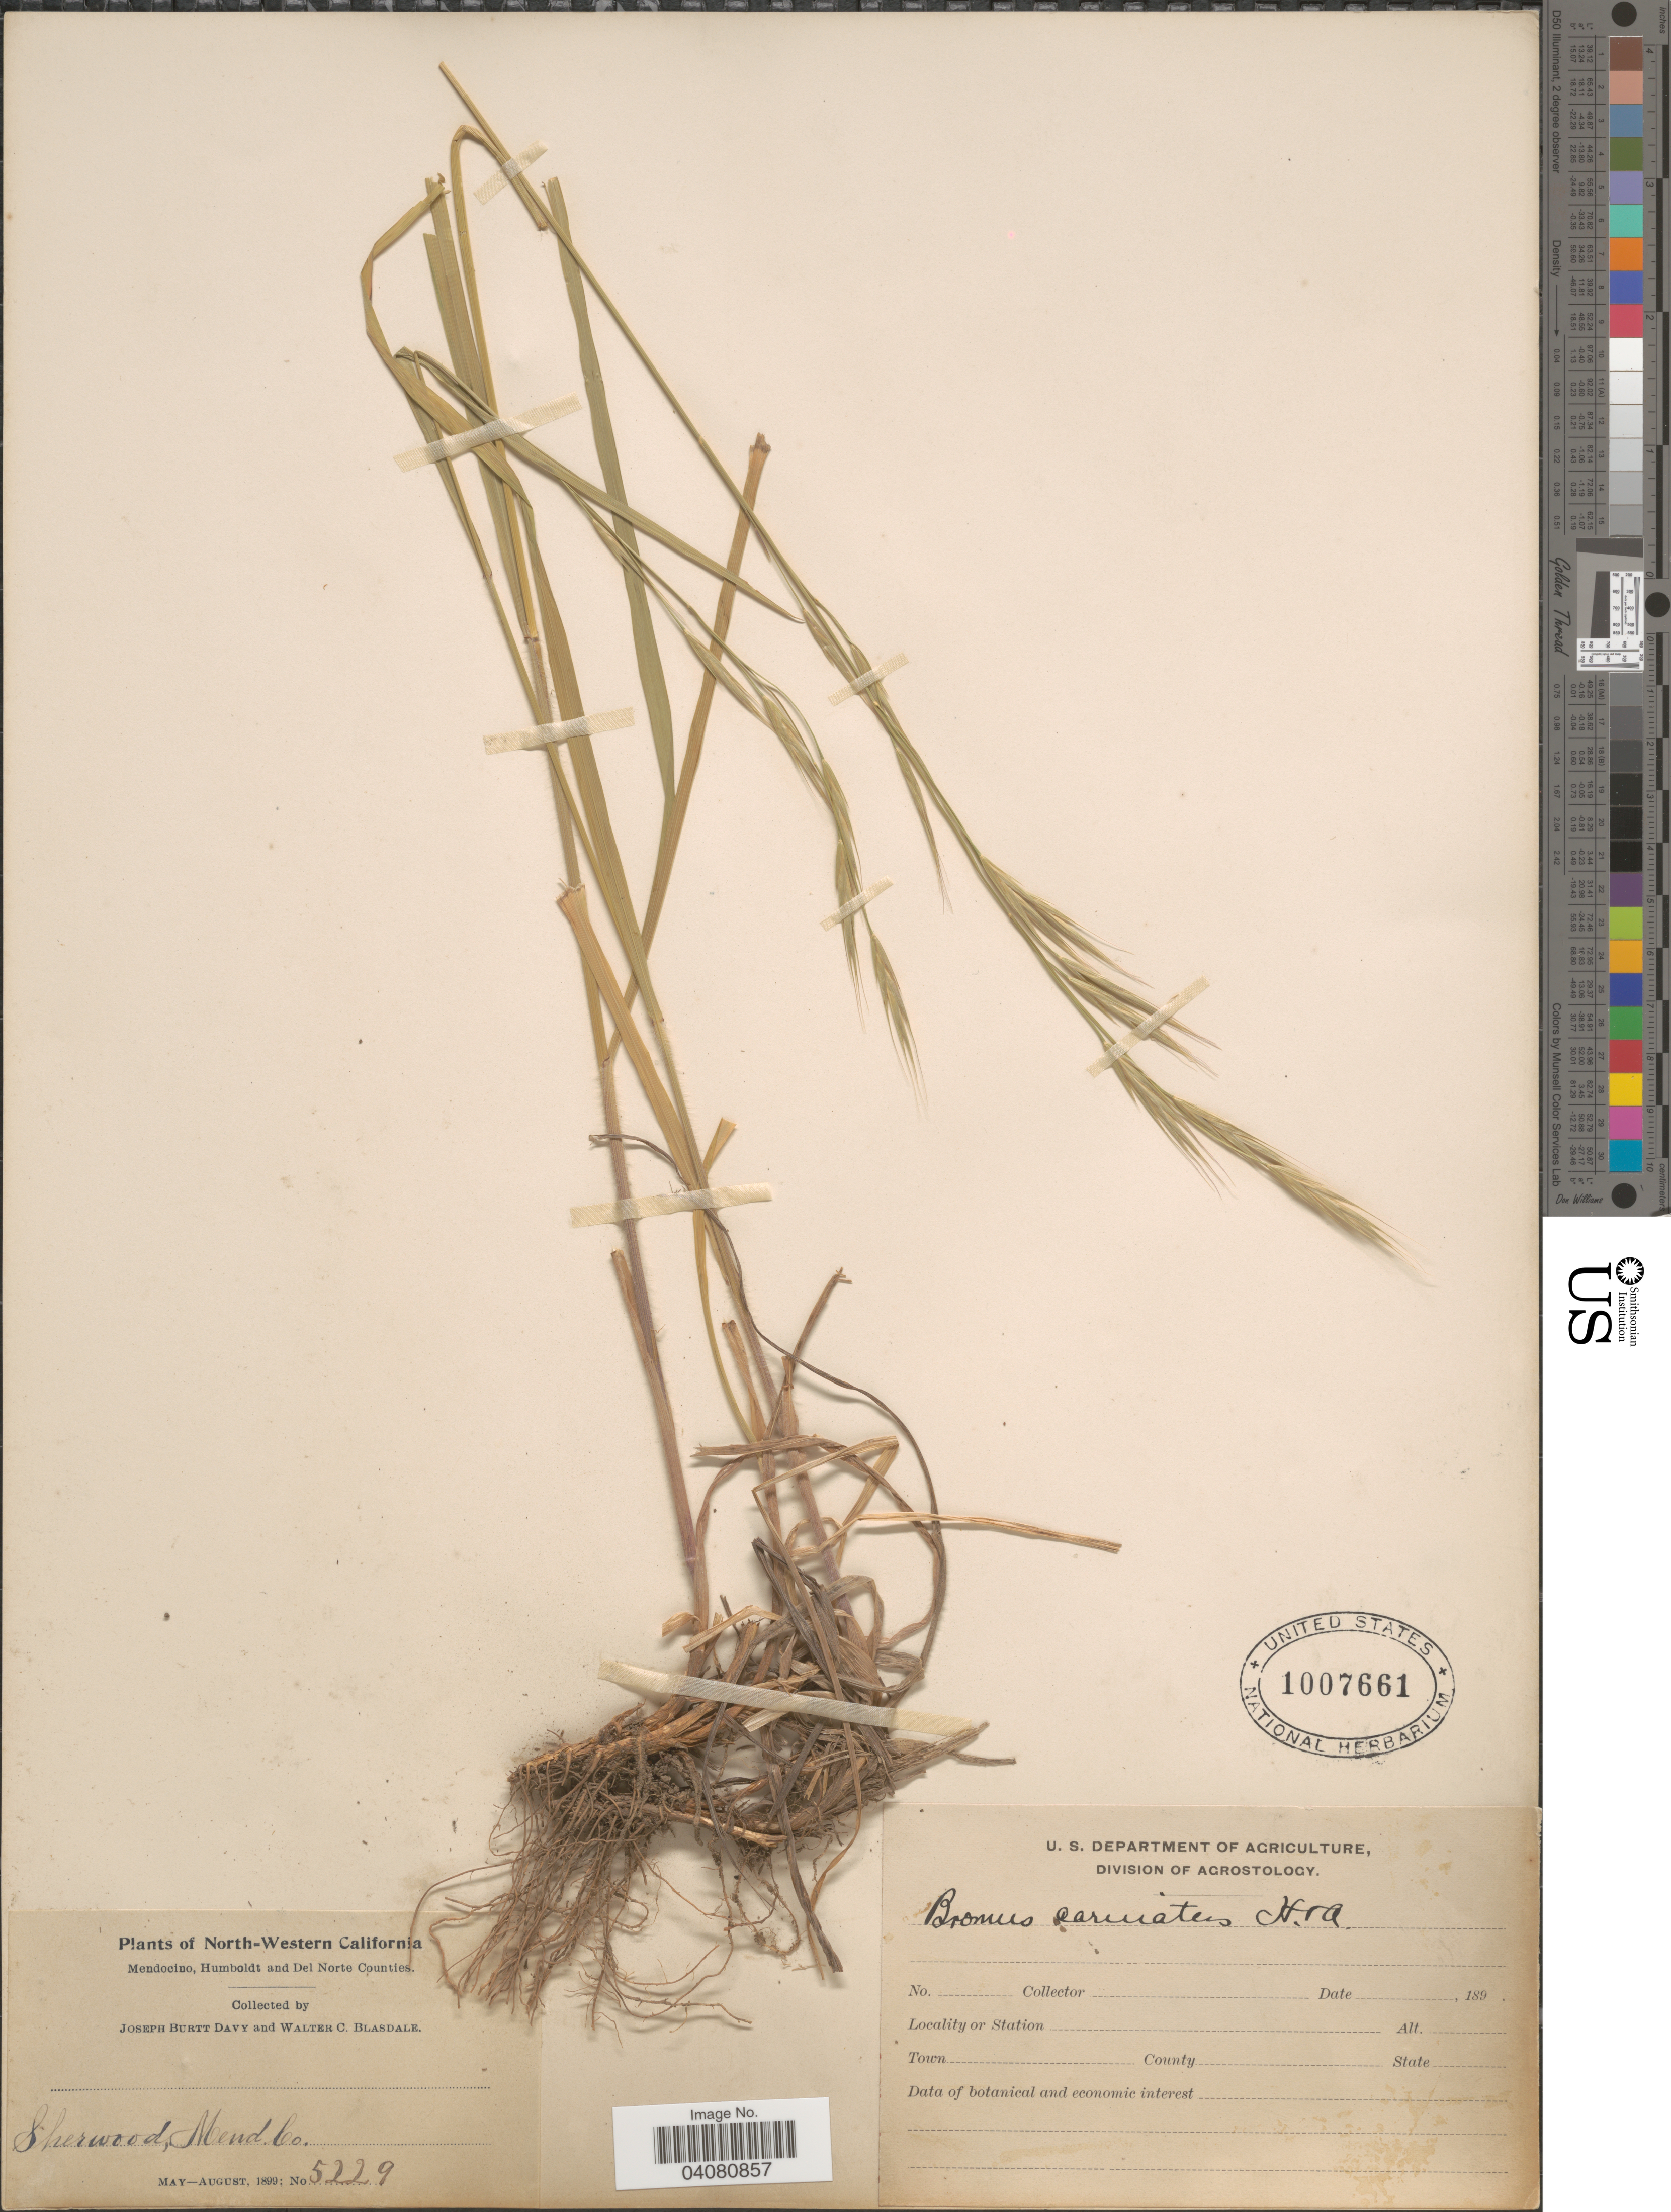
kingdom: Plantae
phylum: Tracheophyta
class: Liliopsida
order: Poales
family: Poaceae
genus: Bromus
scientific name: Bromus carinatus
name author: Hook. & Arn.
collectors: J. Burtt Davy & W. Blasdale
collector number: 5229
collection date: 1899-05/1899-08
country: United States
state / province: California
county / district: Mendocino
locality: North-Western California. Sherwood, Mend. Co.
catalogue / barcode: US 1007661